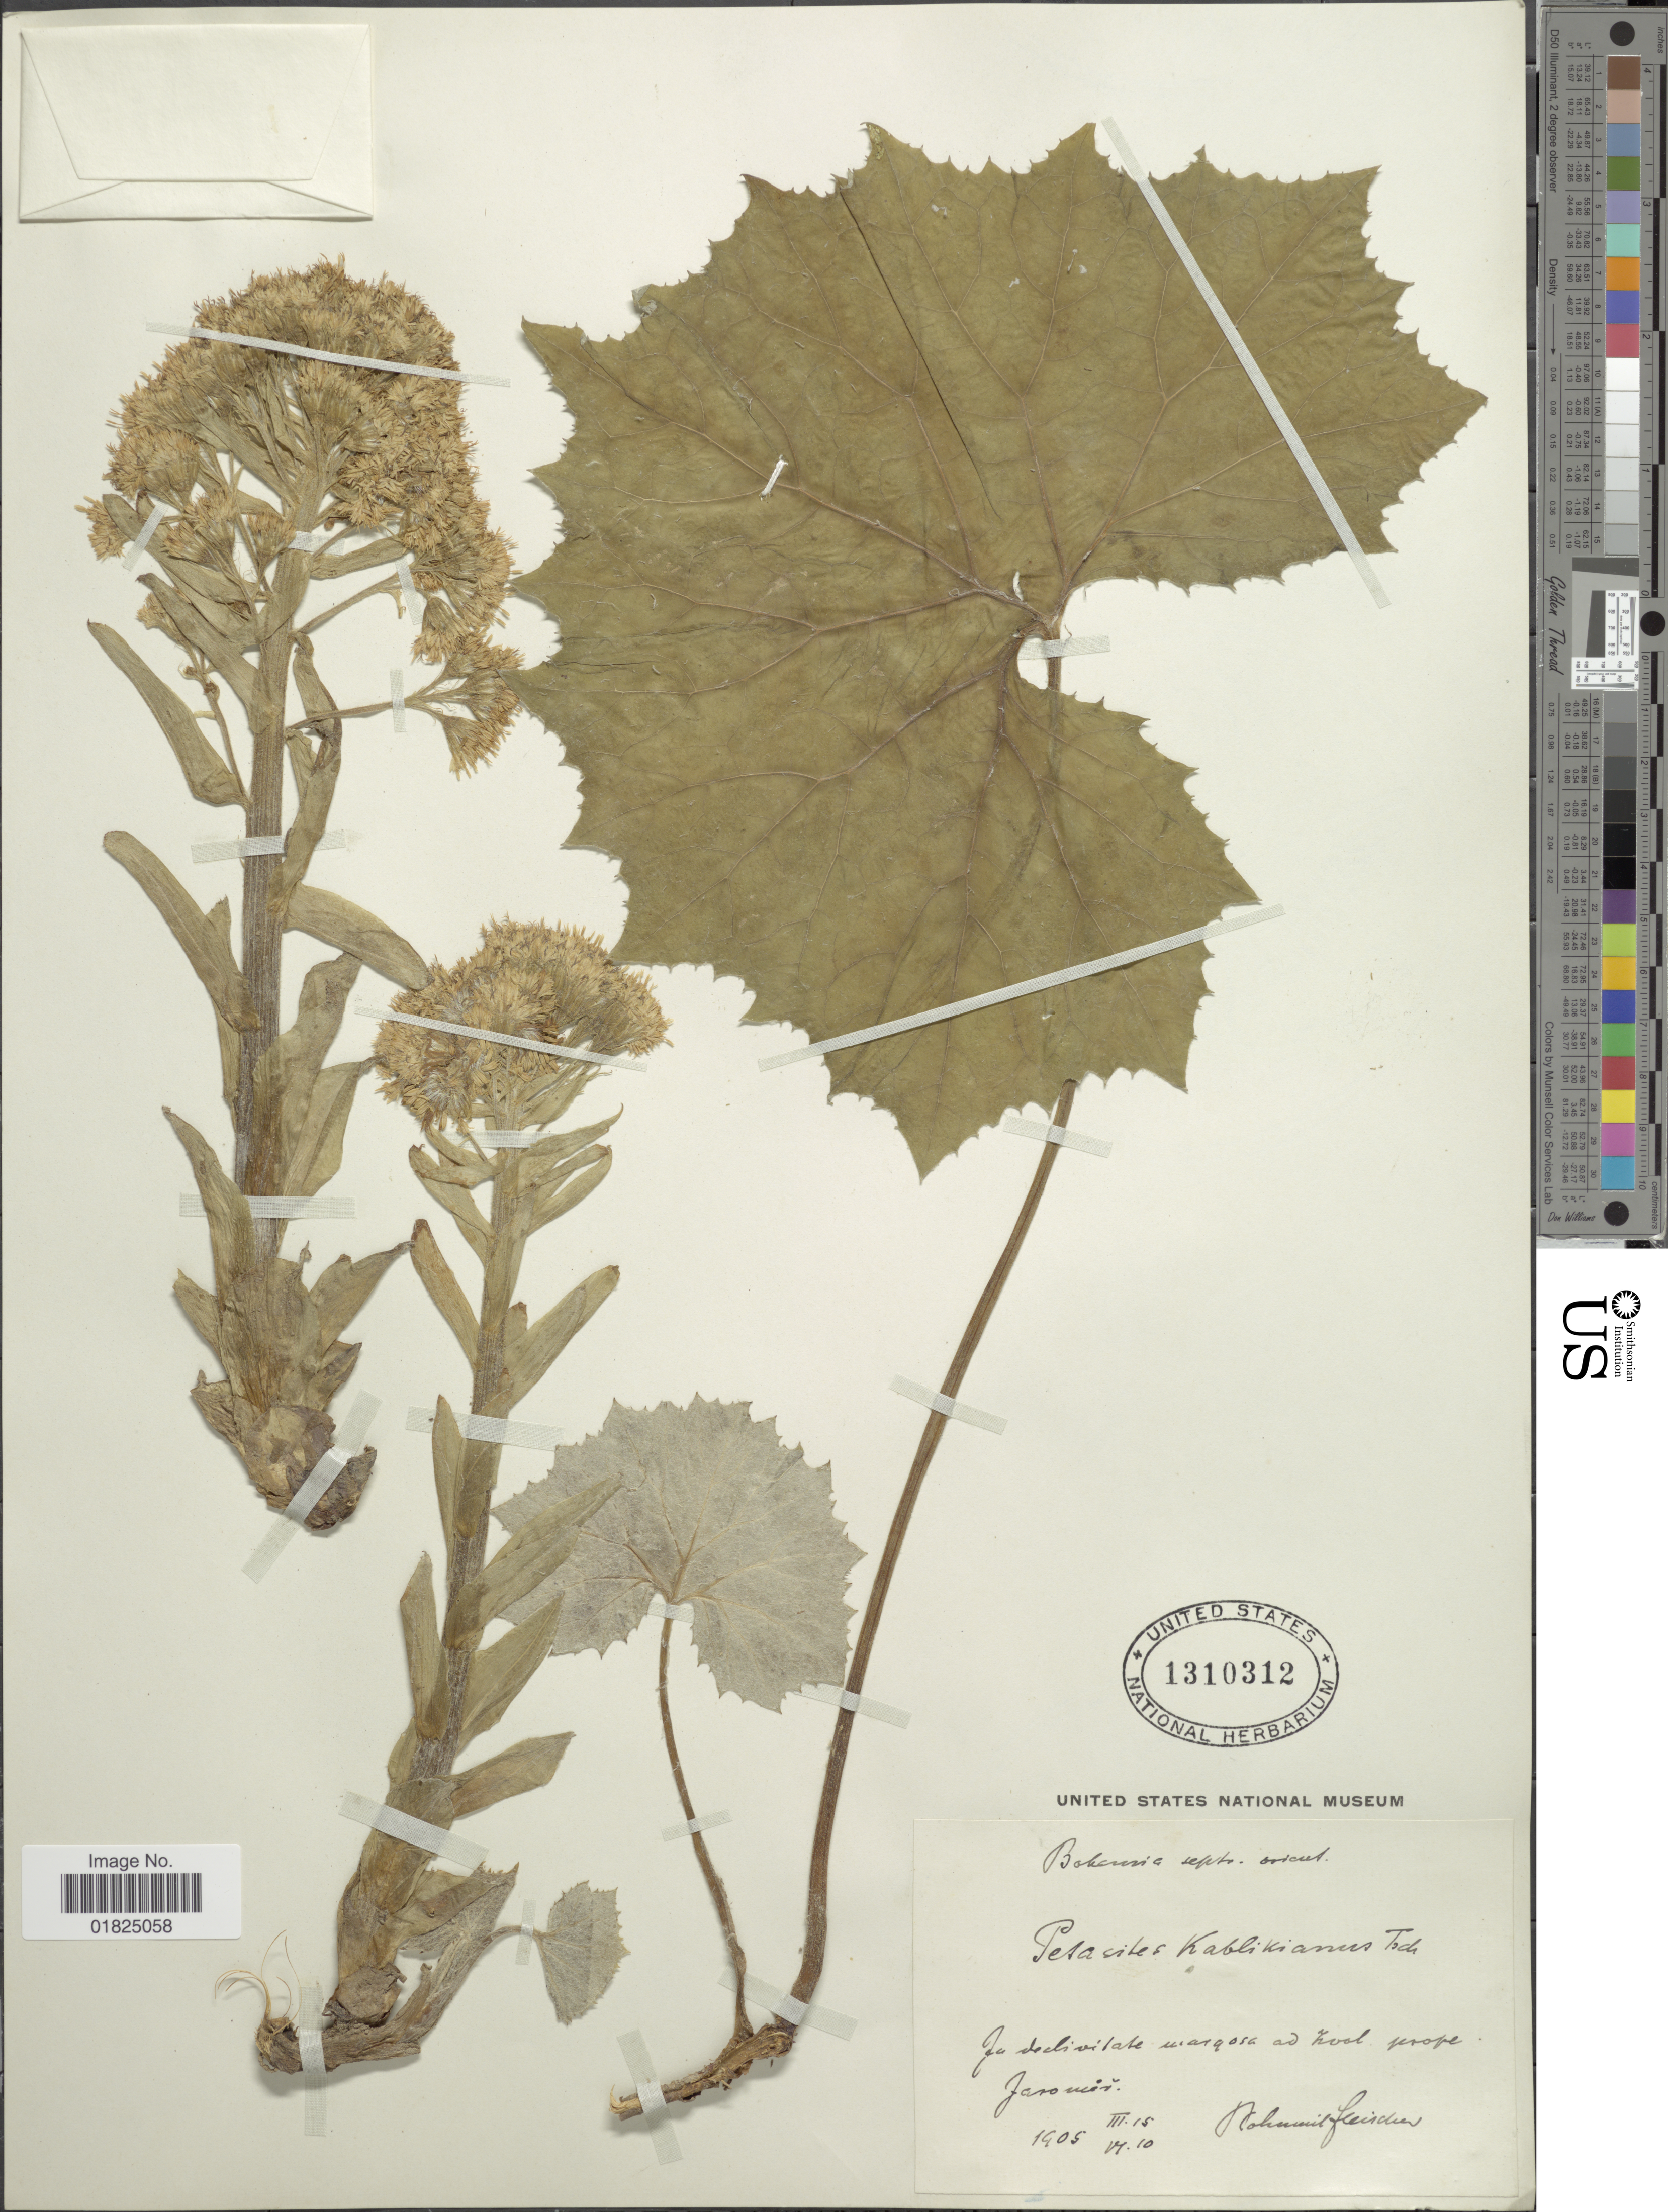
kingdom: Plantae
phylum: Tracheophyta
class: Magnoliopsida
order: Asterales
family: Asteraceae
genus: Petasites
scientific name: Petasites kablikianus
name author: Tausch ex Bercht.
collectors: B. Fleischer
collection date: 1905-03-15/1905-06-10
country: Czechia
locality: Bohemia sept orcut, In declivilate margosa ad Zool prope [illegible text]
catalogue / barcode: US 1310312